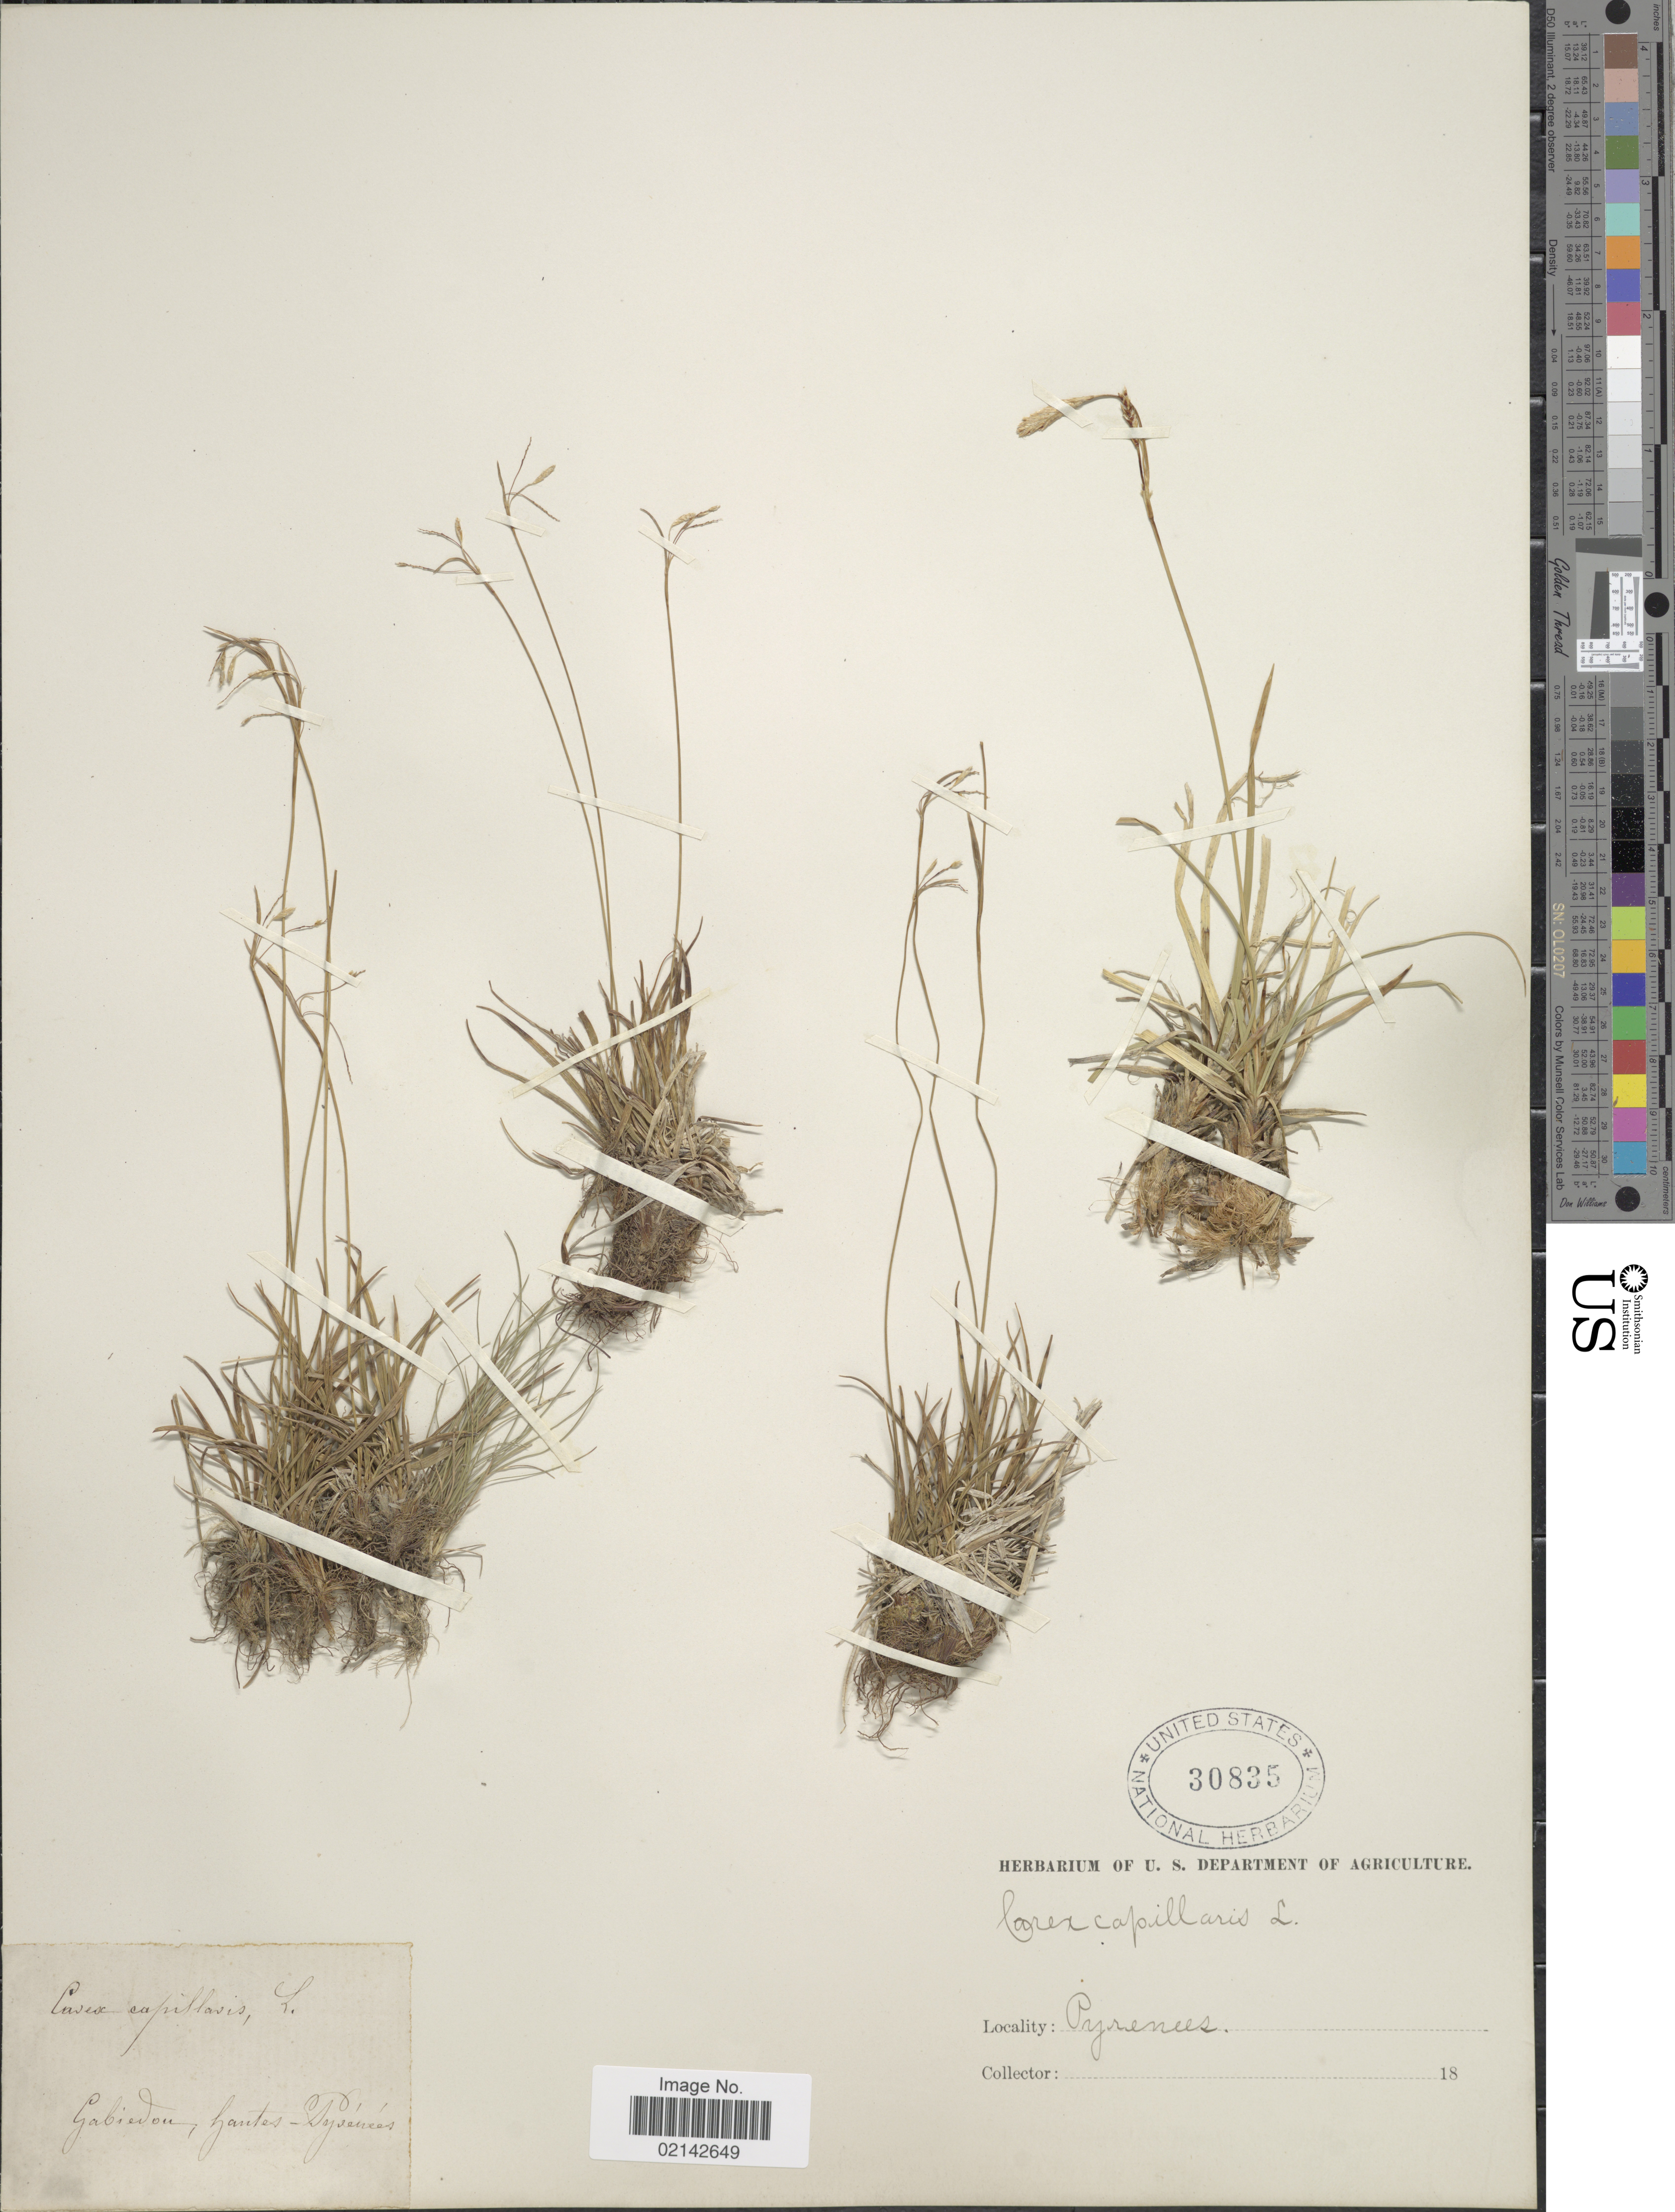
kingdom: Plantae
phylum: Tracheophyta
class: Liliopsida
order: Poales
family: Cyperaceae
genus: Carex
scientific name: Carex capillaris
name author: L.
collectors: Facchini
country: France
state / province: Occitanie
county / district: Hautes-Pyrénées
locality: Gabiedon, hautes-Pyrenees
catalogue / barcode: US 30835